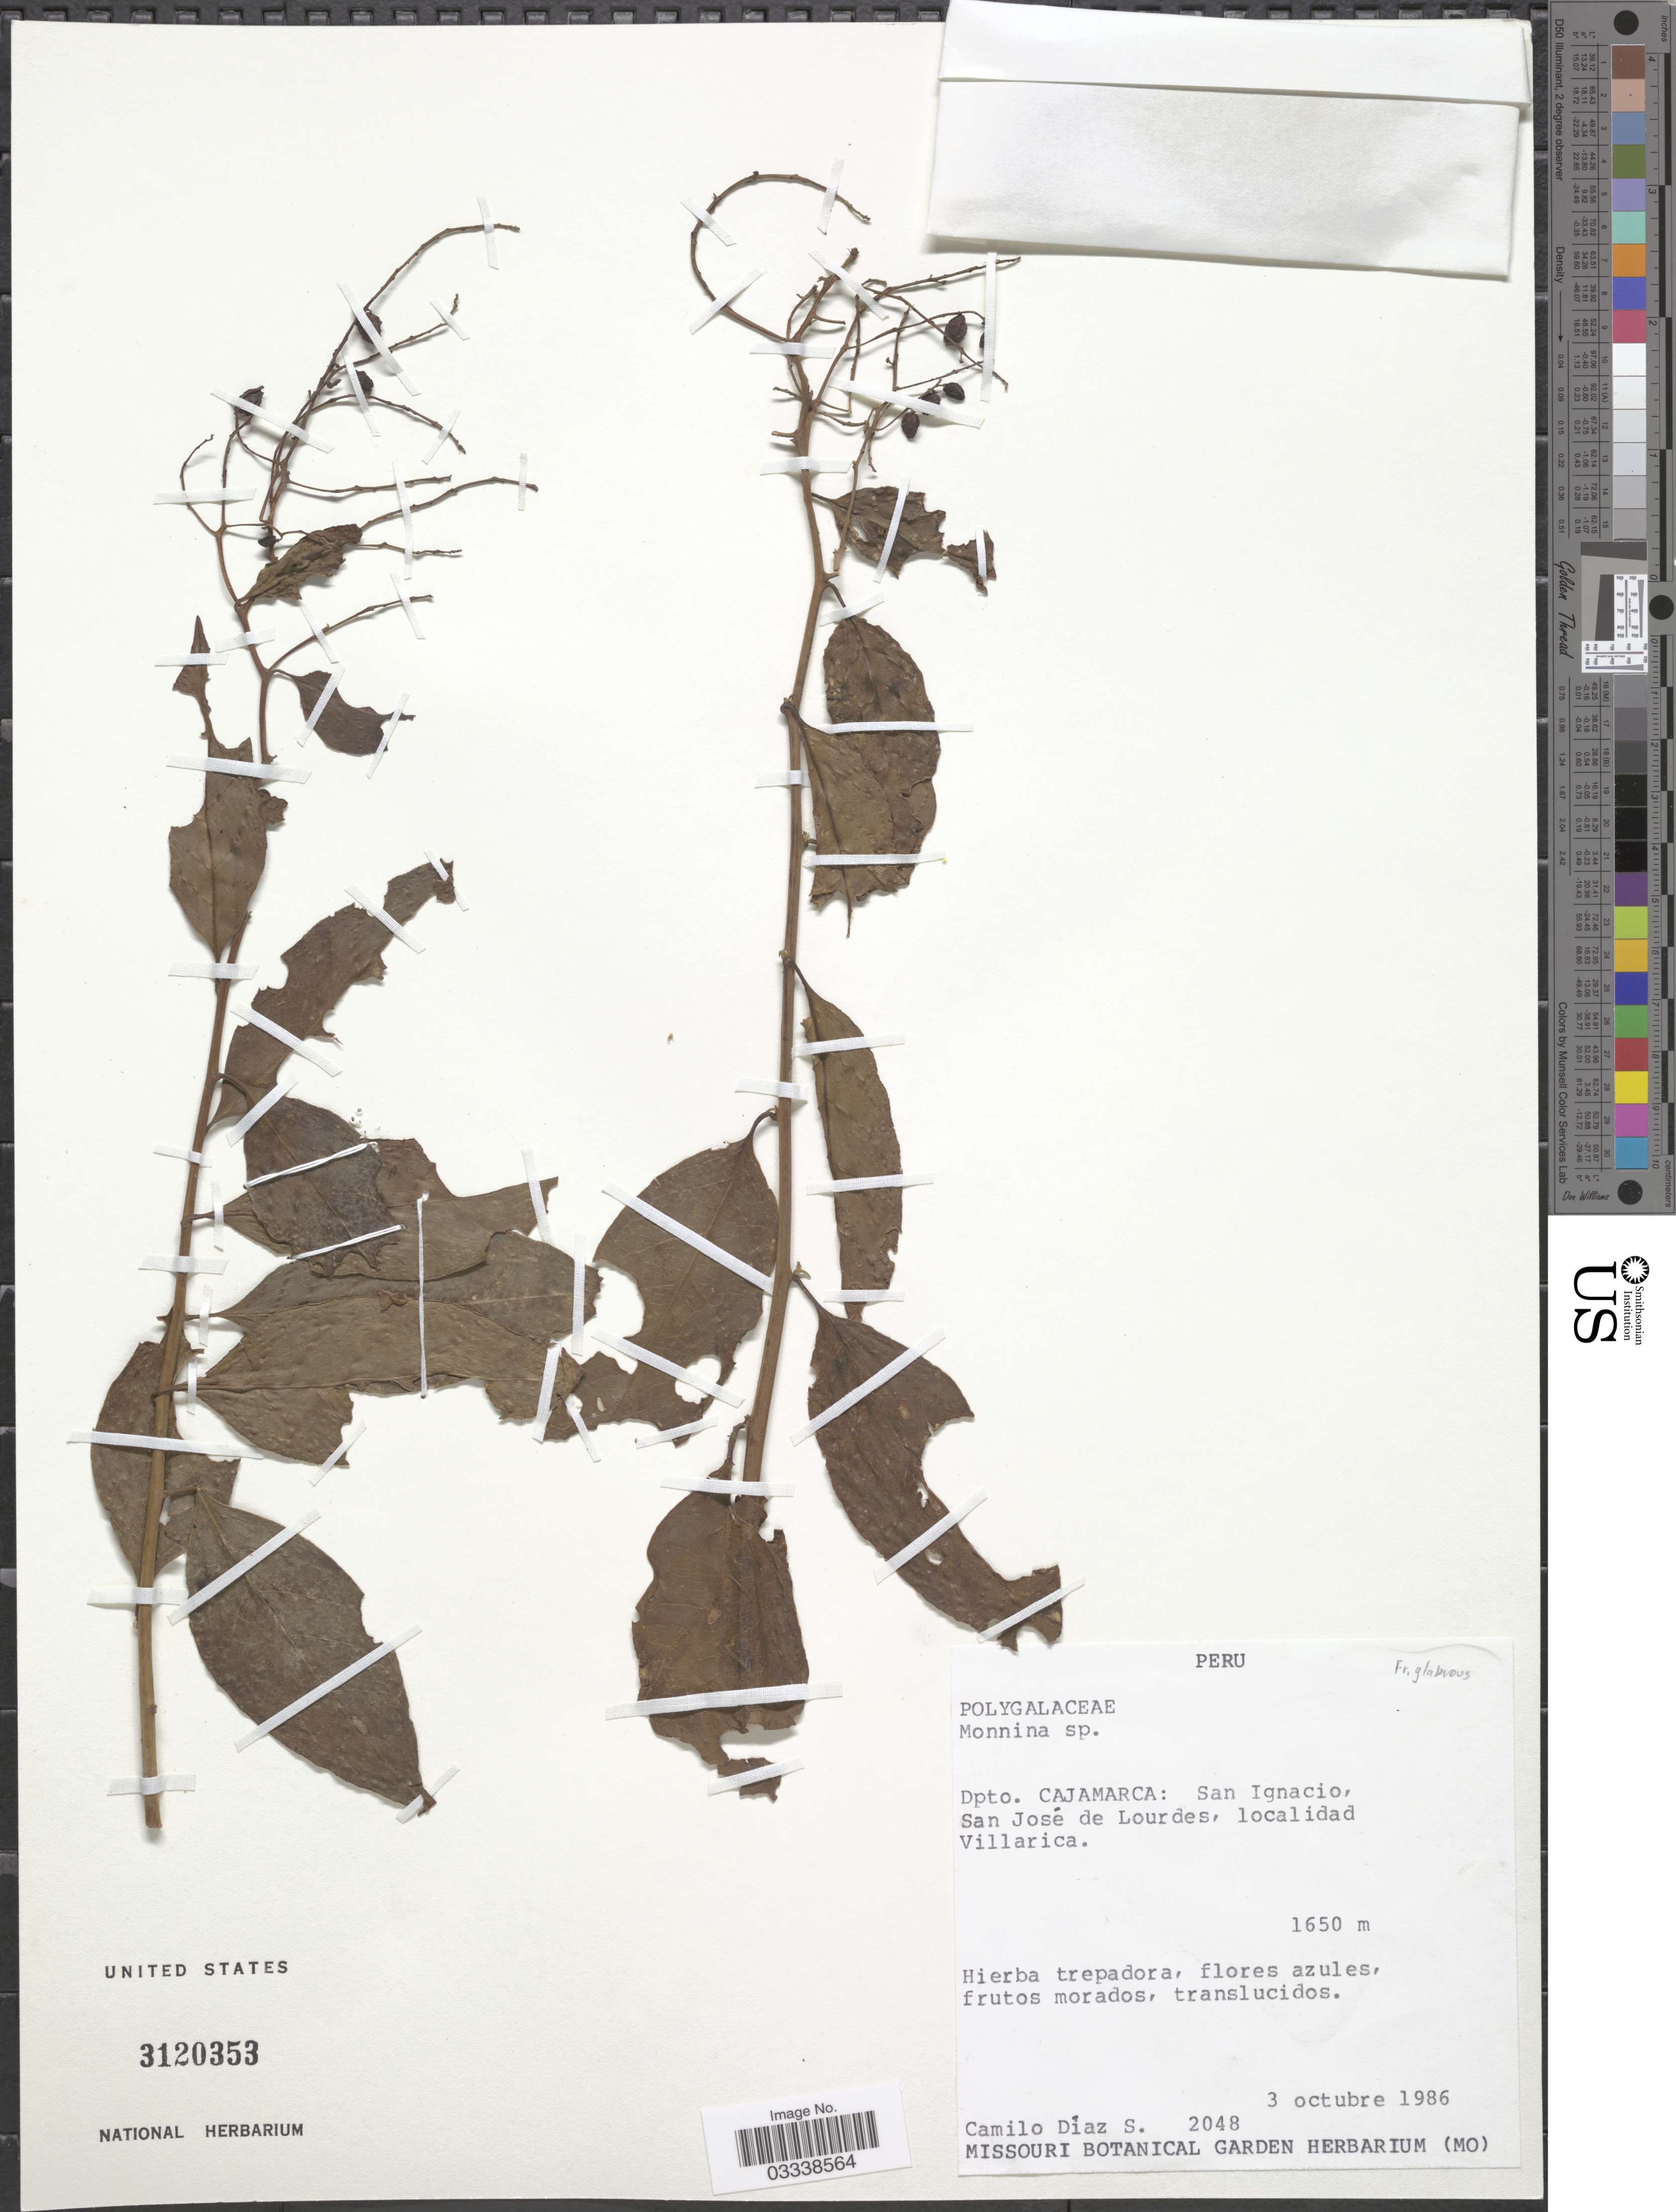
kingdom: Plantae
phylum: Tracheophyta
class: Magnoliopsida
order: Fabales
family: Polygalaceae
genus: Monnina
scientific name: Monnina sp.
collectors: C. Diaz Santibanez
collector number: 2048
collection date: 1986-10-03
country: Peru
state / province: Cajamarca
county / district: San Ignacio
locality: San José de Lourdes, Villarica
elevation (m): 1650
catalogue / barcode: US 3120353